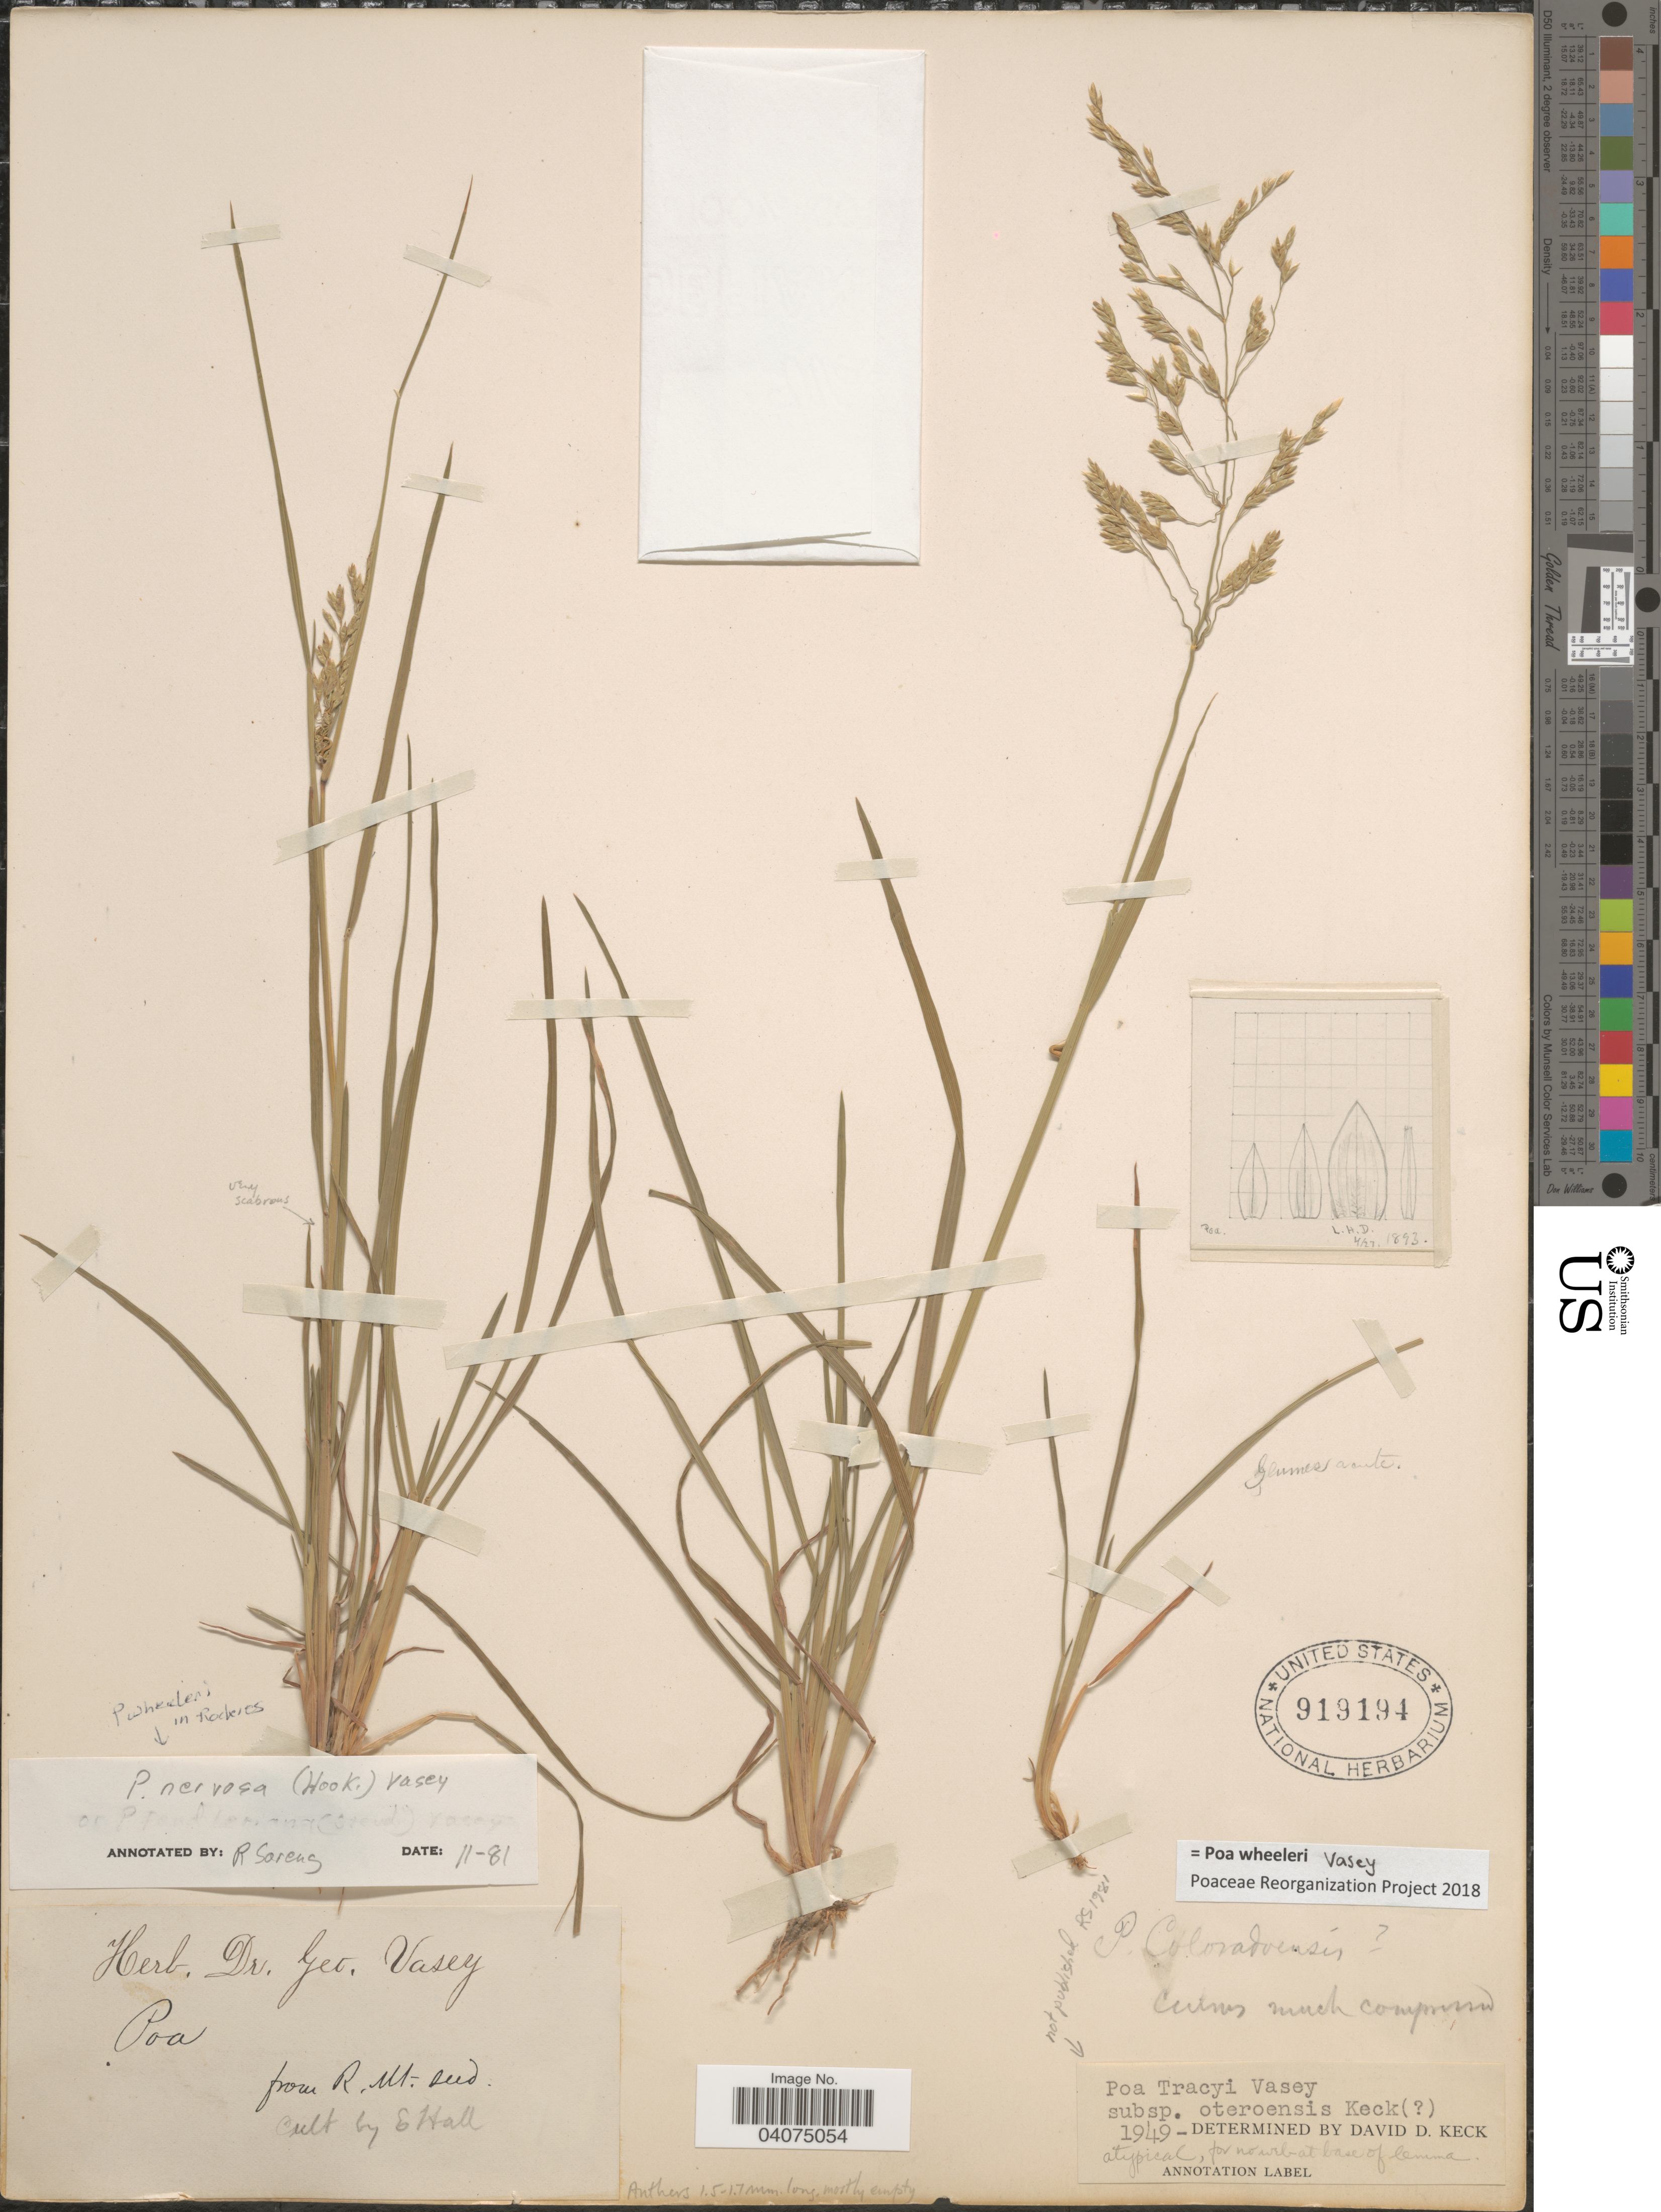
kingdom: Plantae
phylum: Tracheophyta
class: Liliopsida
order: Poales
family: Poaceae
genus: Poa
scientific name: Poa wheeleri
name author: Vasey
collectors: E. Hall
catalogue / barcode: US 919194